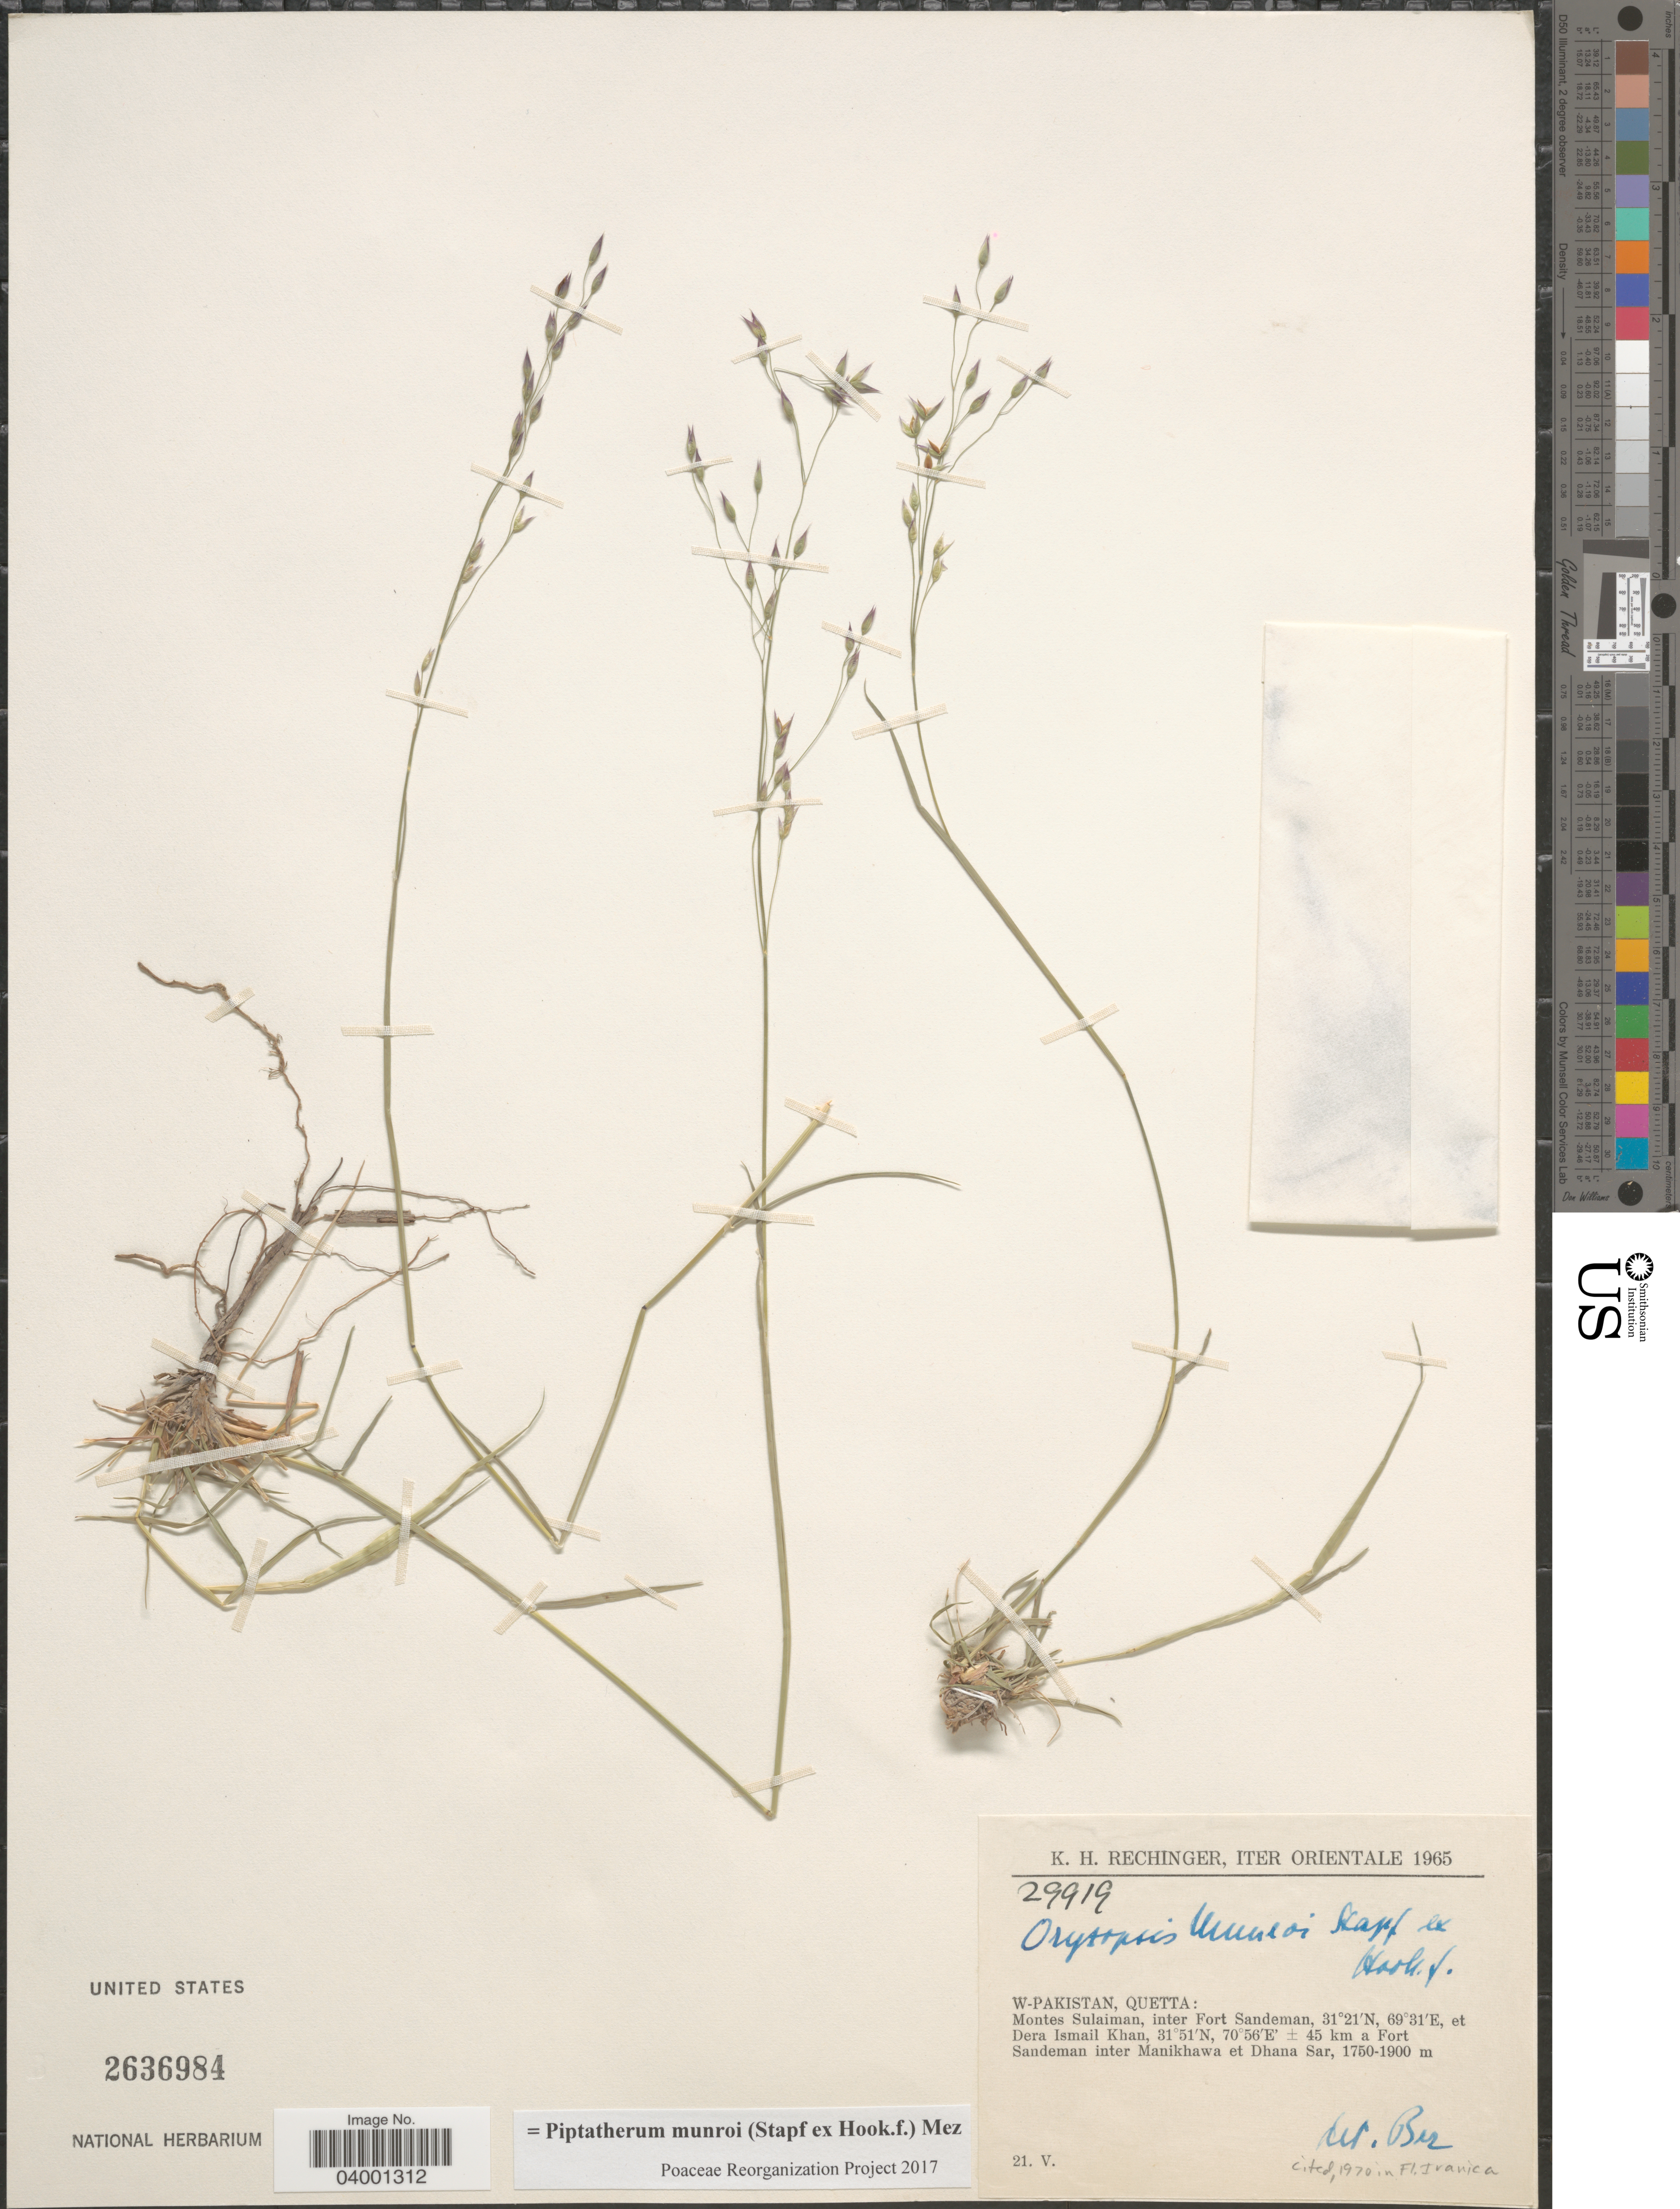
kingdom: Plantae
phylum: Tracheophyta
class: Liliopsida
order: Poales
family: Poaceae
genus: Piptatherum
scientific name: Piptatherum munroi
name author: (Stapf) Mez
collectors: K. H. Rechinger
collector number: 29919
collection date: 1965-05-21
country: Pakistan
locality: Iter Orientale. W-Pakistan, Quetta: Montes Sulaiman, inter Fort Sandeman, et Dera Ismail Khan, 45 km a Fort Sandeman inter Manikhawa et Dhana Sar.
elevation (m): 1750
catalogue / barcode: US 2636984